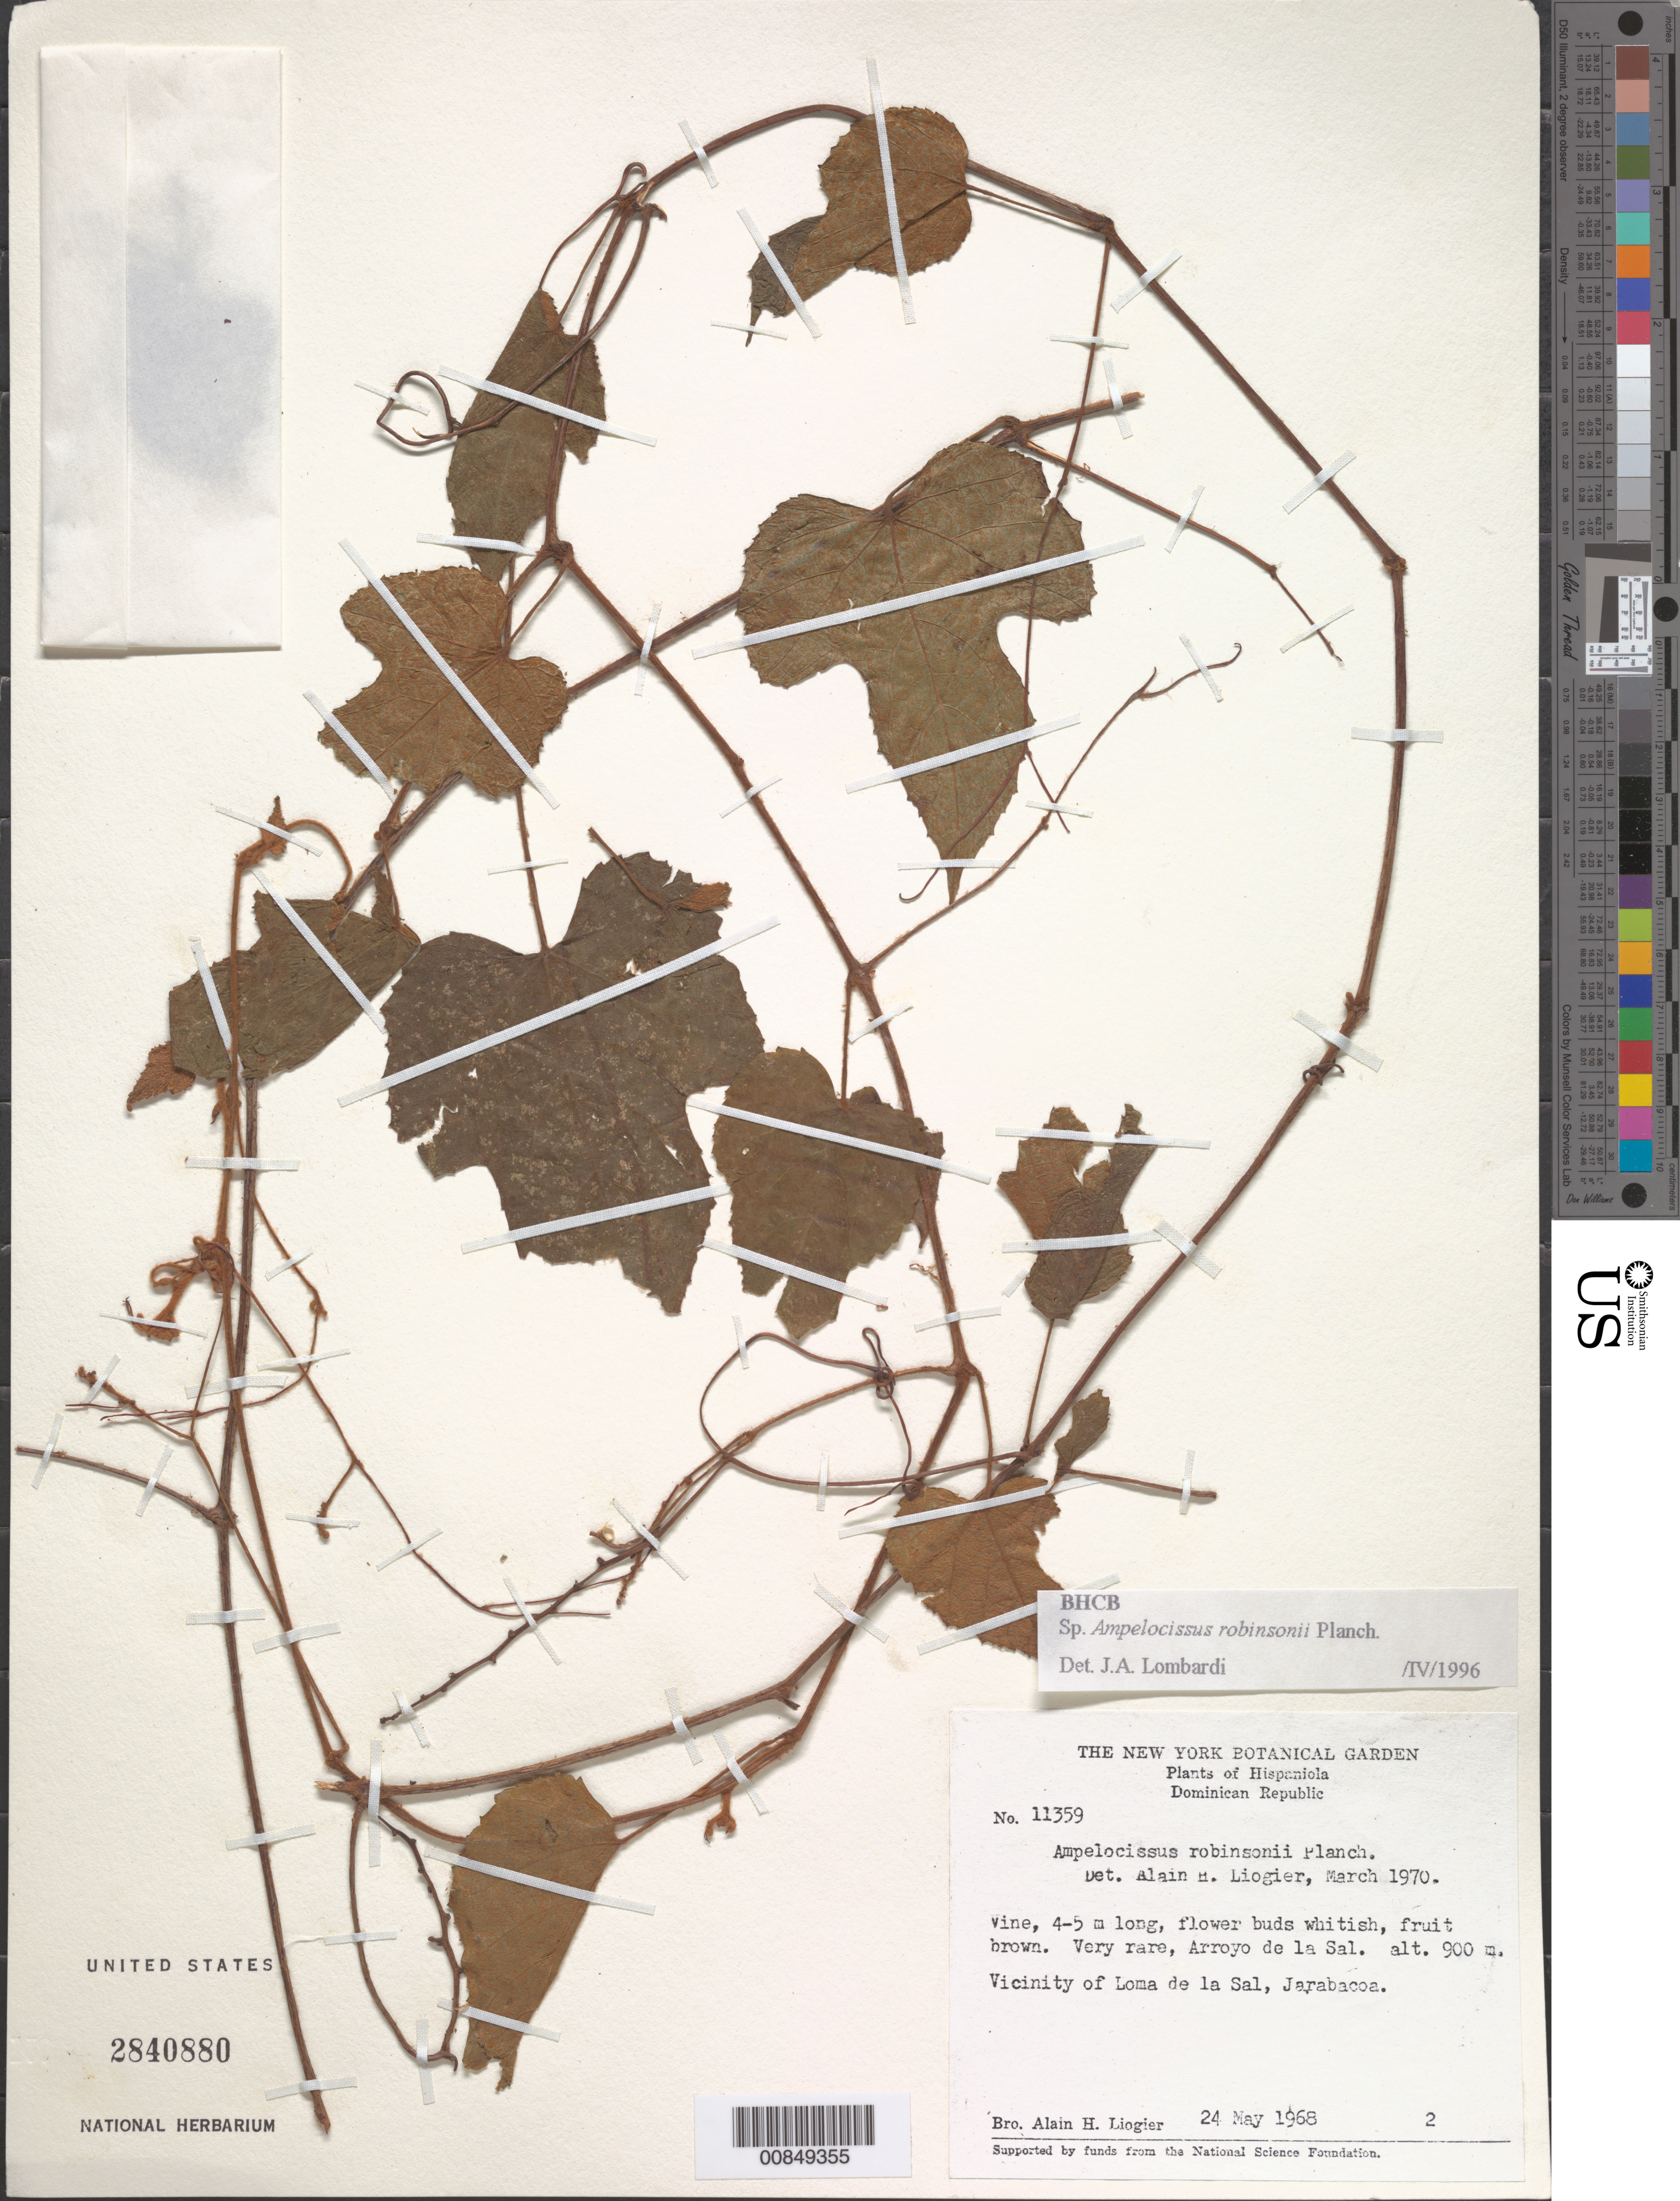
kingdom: Plantae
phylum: Tracheophyta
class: Magnoliopsida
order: Vitales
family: Vitaceae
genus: Ampelocissus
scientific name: Ampelocissus robinsonii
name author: Planch.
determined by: Lombardi, Julio A.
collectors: A. H. Liogier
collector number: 11359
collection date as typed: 24 May 1968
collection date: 1968-05-24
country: Dominican Republic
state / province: La Vega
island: Hispaniola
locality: Vicinity of Loma de la Sal, Jarabacoa, Arroyo de la Sal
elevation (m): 900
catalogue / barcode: US 2840880